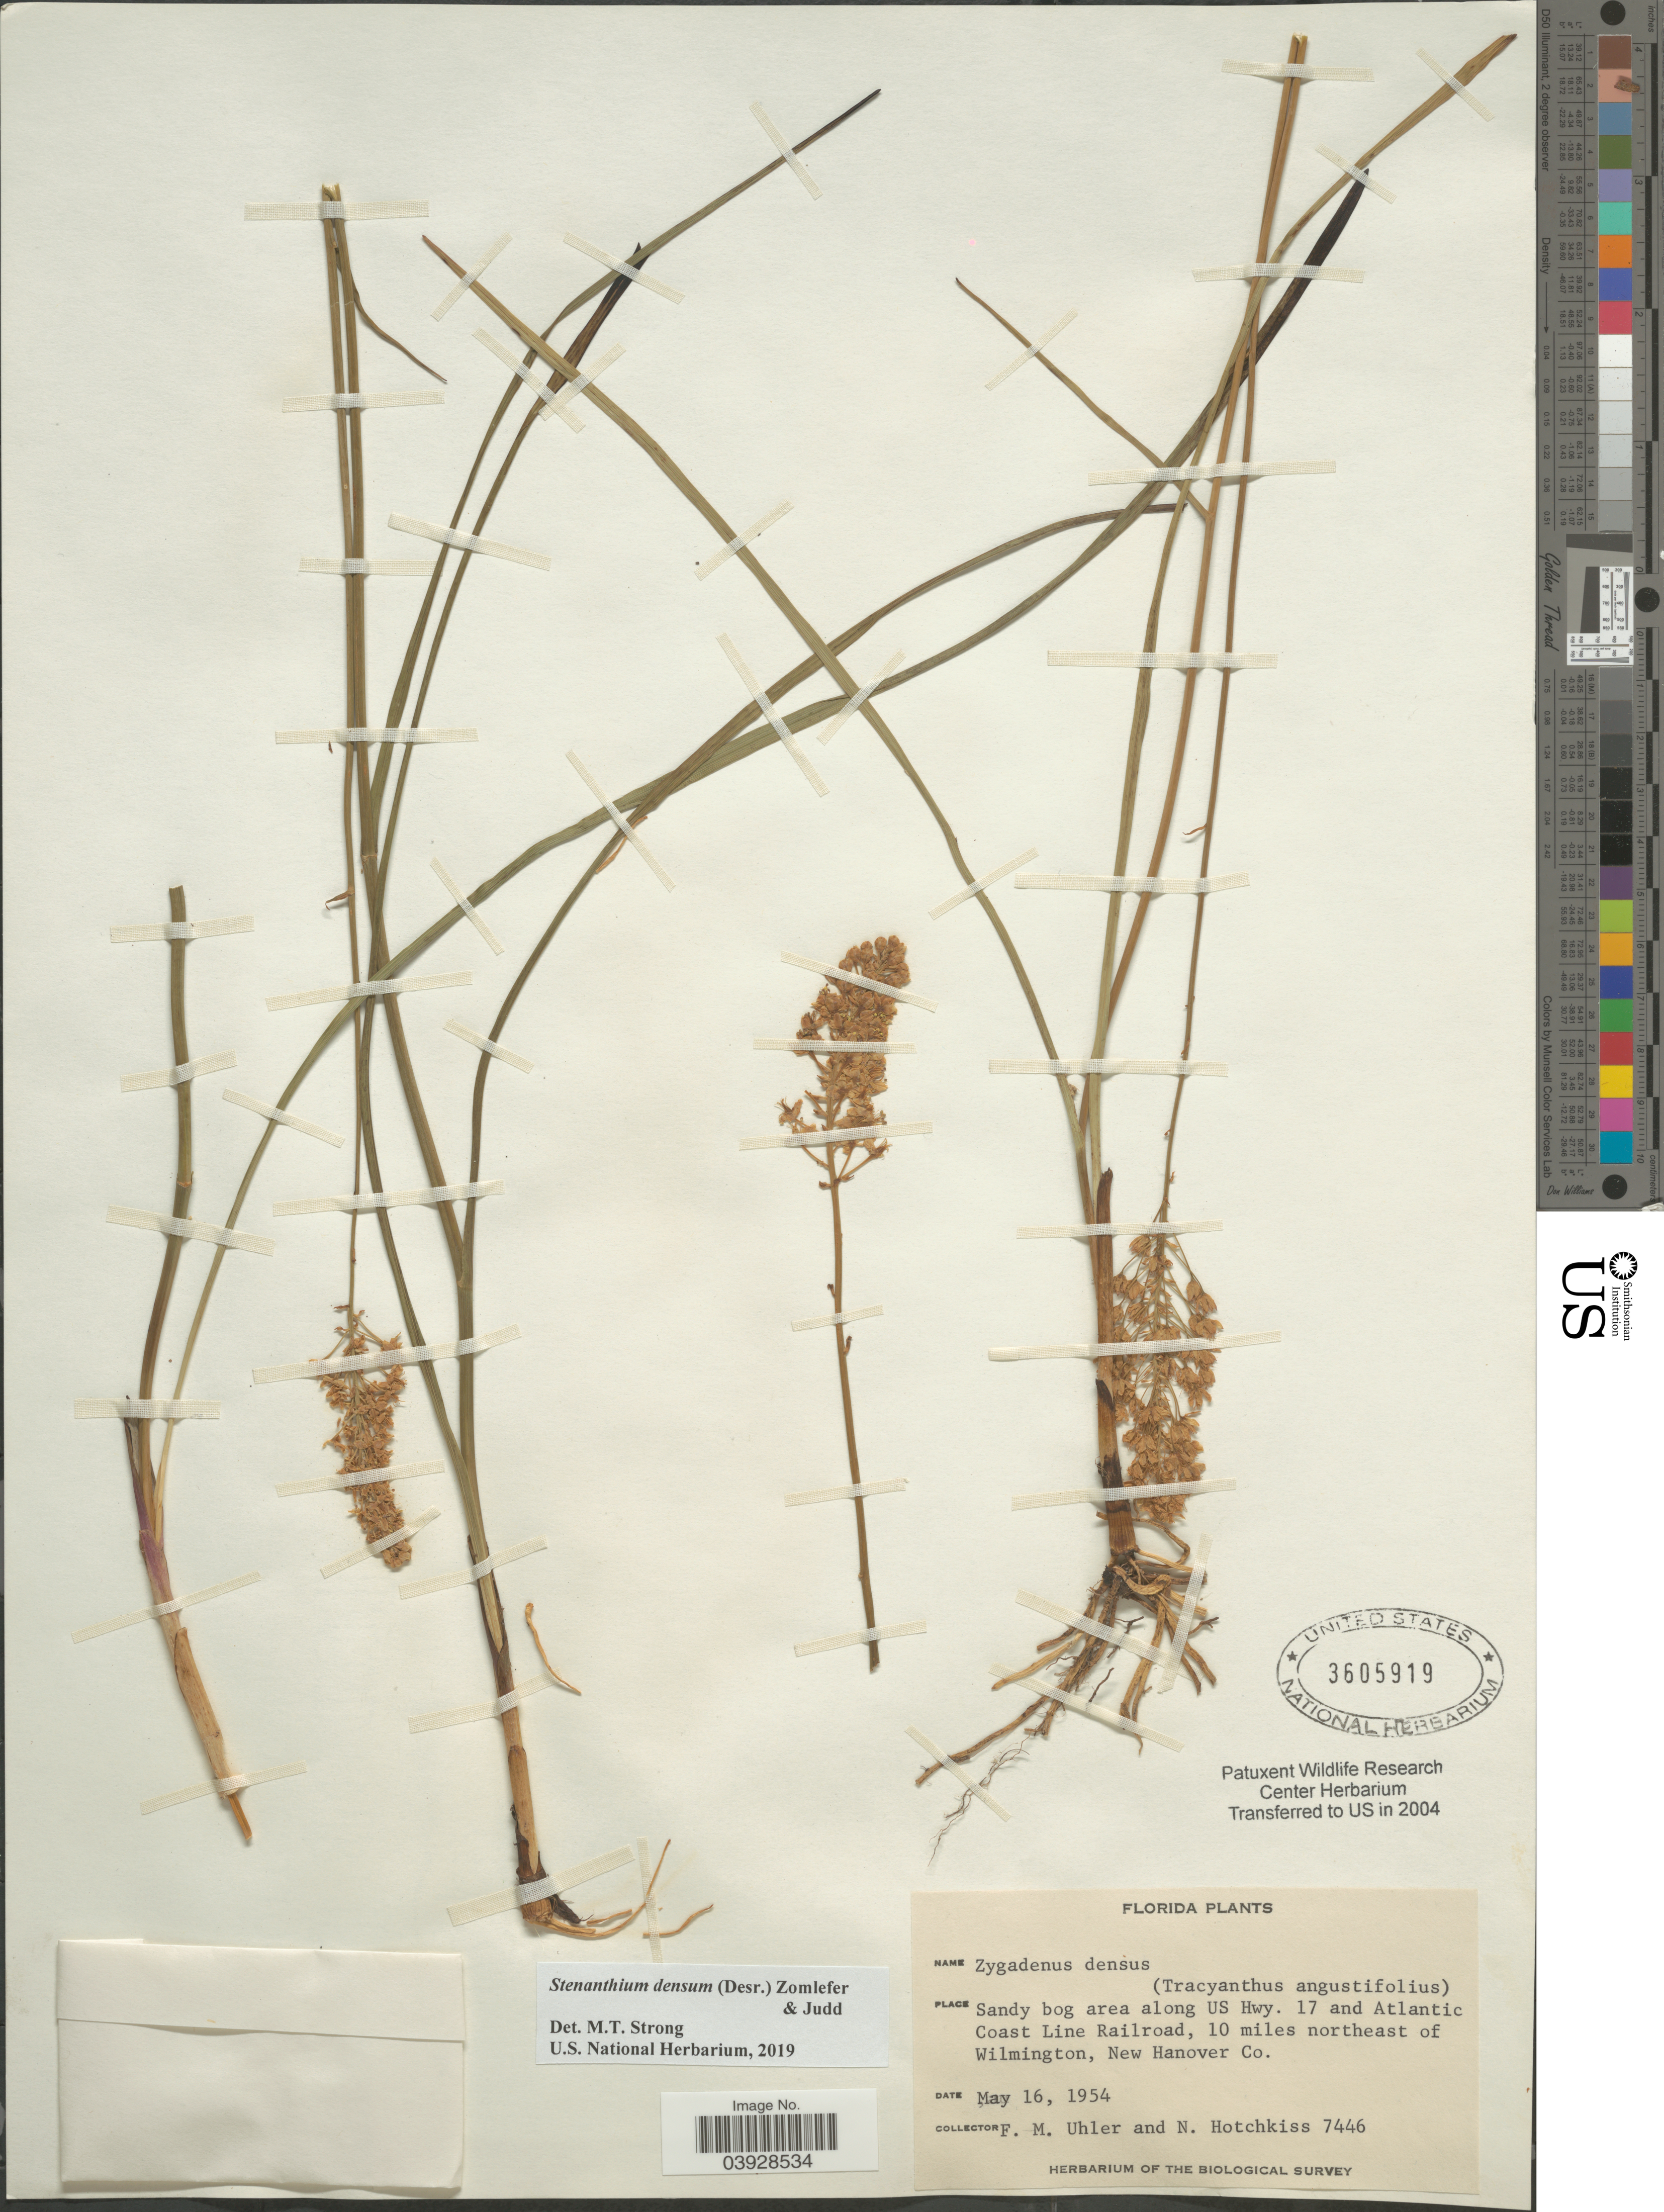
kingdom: Plantae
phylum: Tracheophyta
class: Liliopsida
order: Liliales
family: Melanthiaceae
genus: Stenanthium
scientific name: Stenanthium densum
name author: (Desr.) Zomlefer & Judd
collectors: F. M. Uhler & N. Hotchkiss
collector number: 7446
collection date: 1954-05-16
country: United States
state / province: Florida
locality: Sandy bog area along US Hwy. 17 and Atlantic Coast Line Railroad, 10 miles northeast of Wilmington, New Hanover Co.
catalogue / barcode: US 3605919